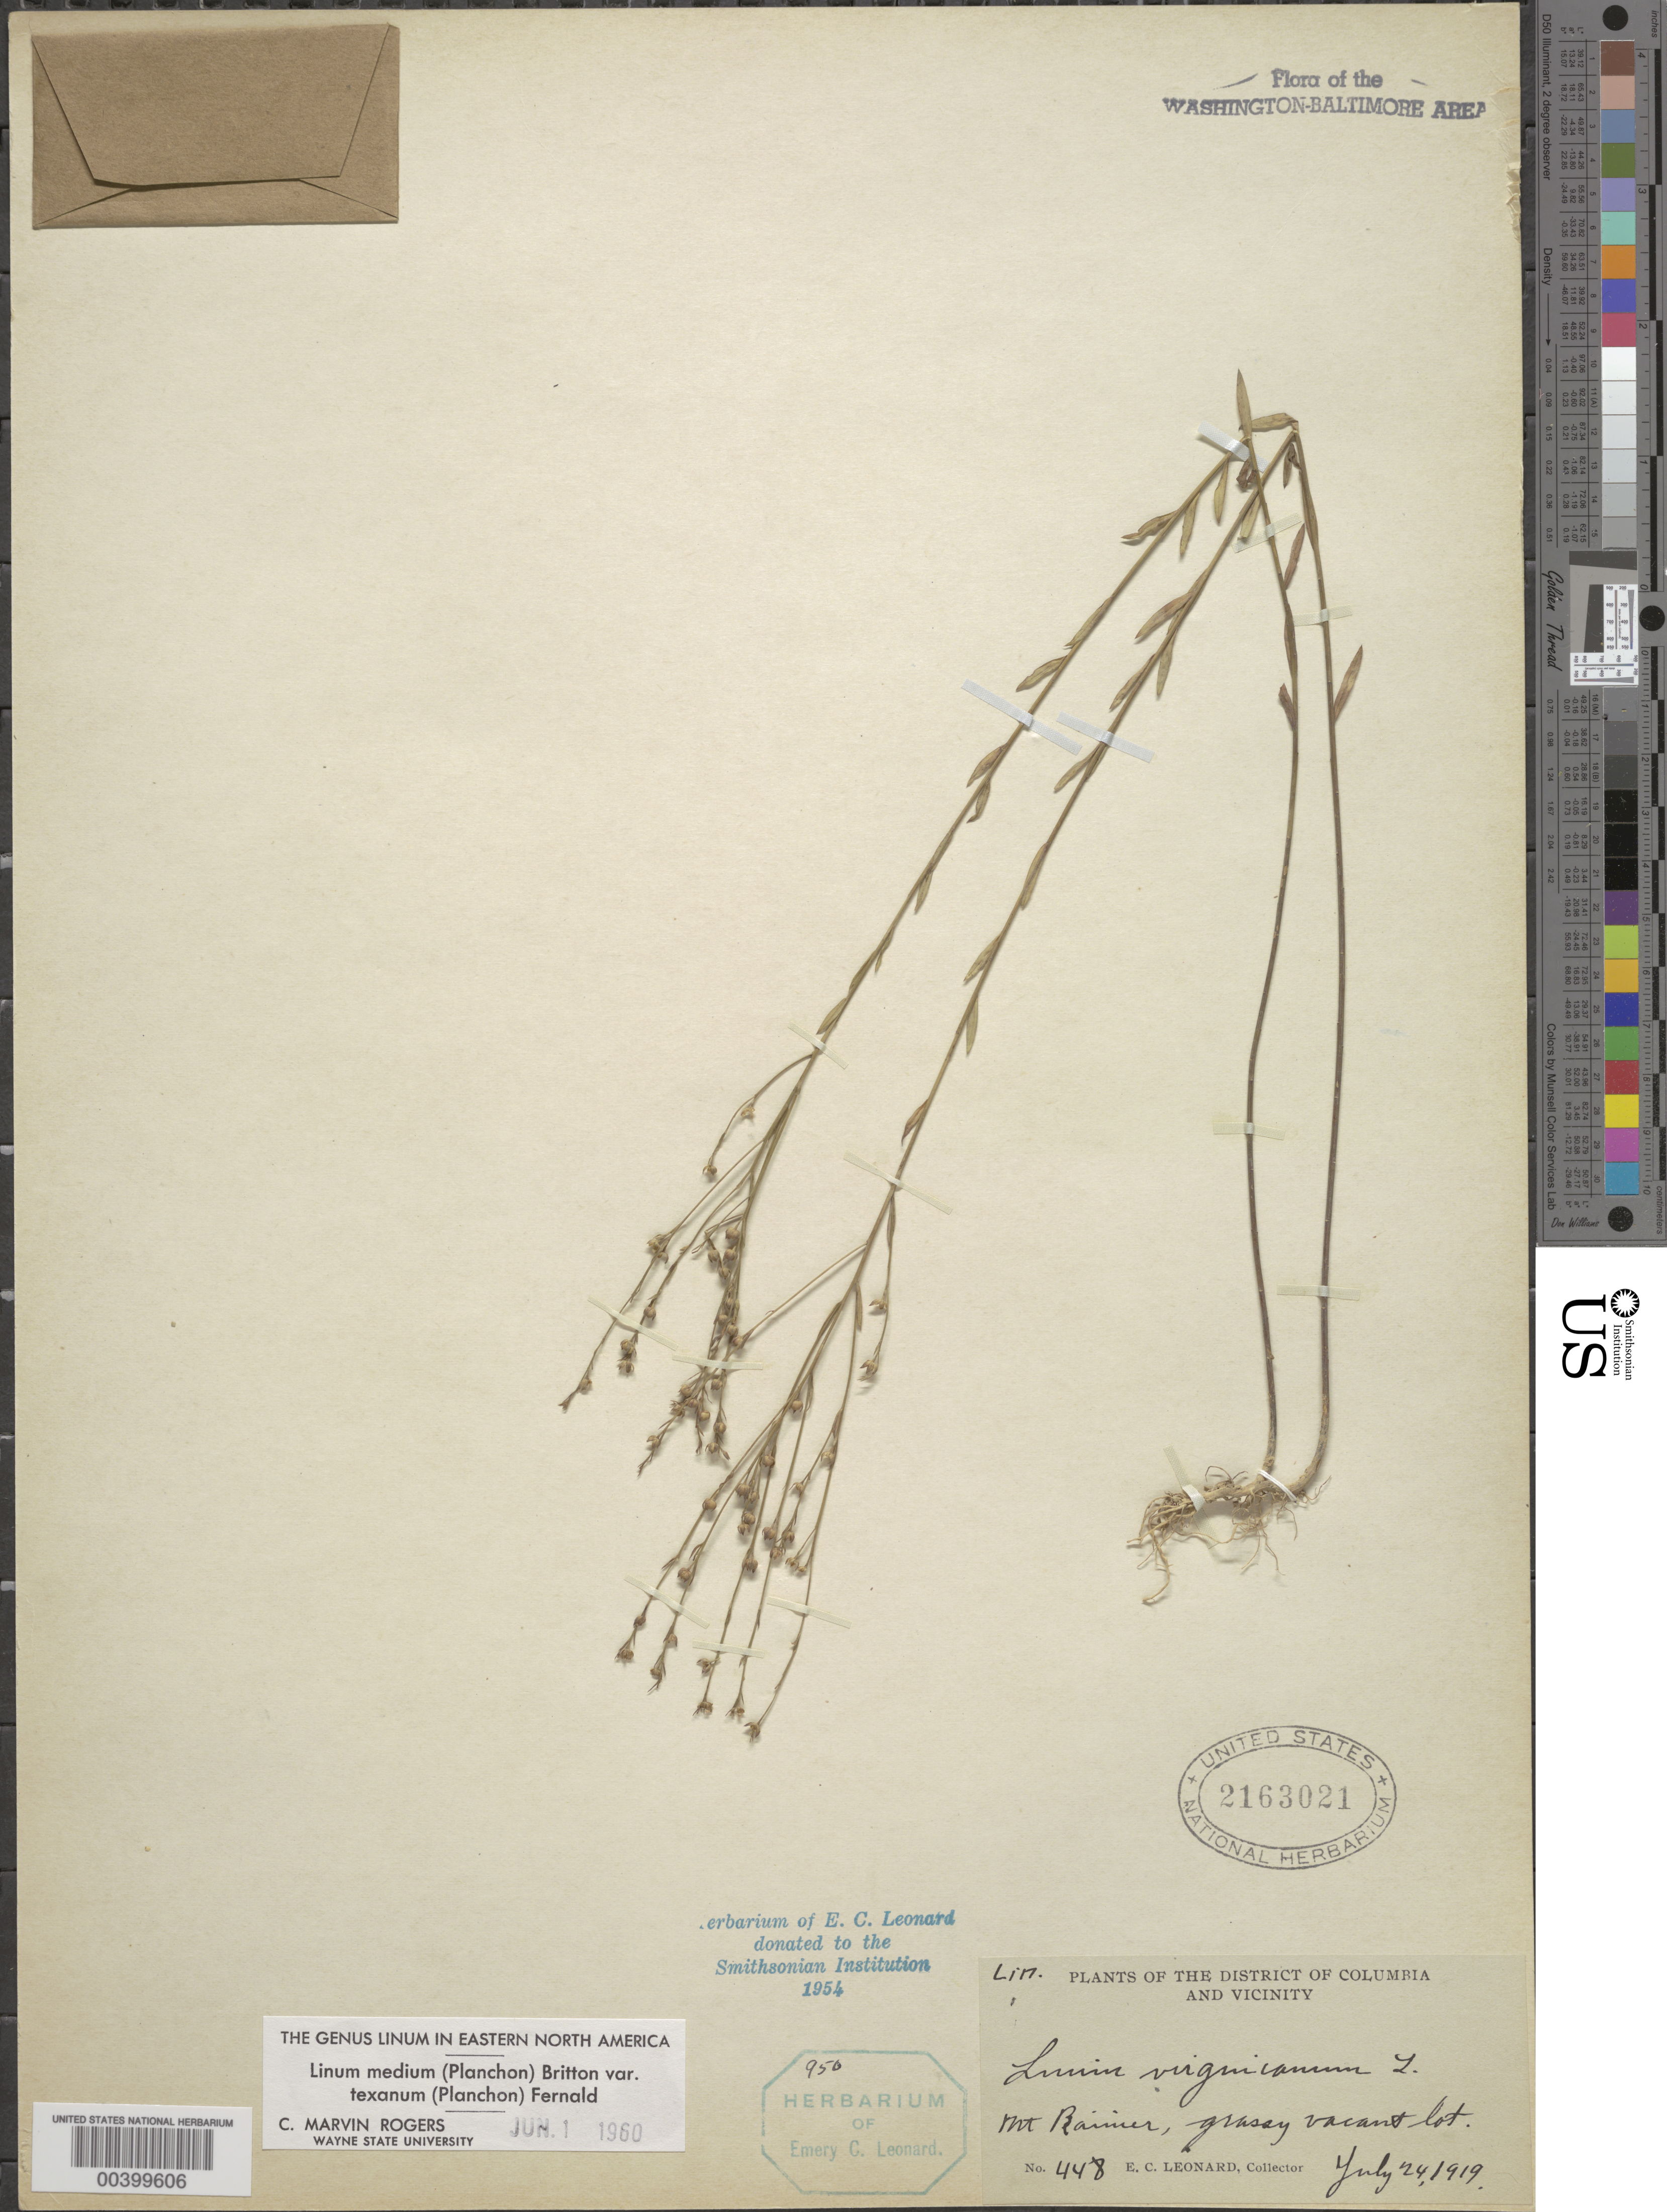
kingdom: Plantae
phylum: Tracheophyta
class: Magnoliopsida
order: Malpighiales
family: Linaceae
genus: Linum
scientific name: Linum medium var. texanum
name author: (Planch.) Fernald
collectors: E. C. Leonard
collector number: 448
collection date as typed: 24 Jul 1919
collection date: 1919-07-24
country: United States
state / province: Maryland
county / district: Prince George's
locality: Mount Rainier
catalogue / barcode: US 2163021